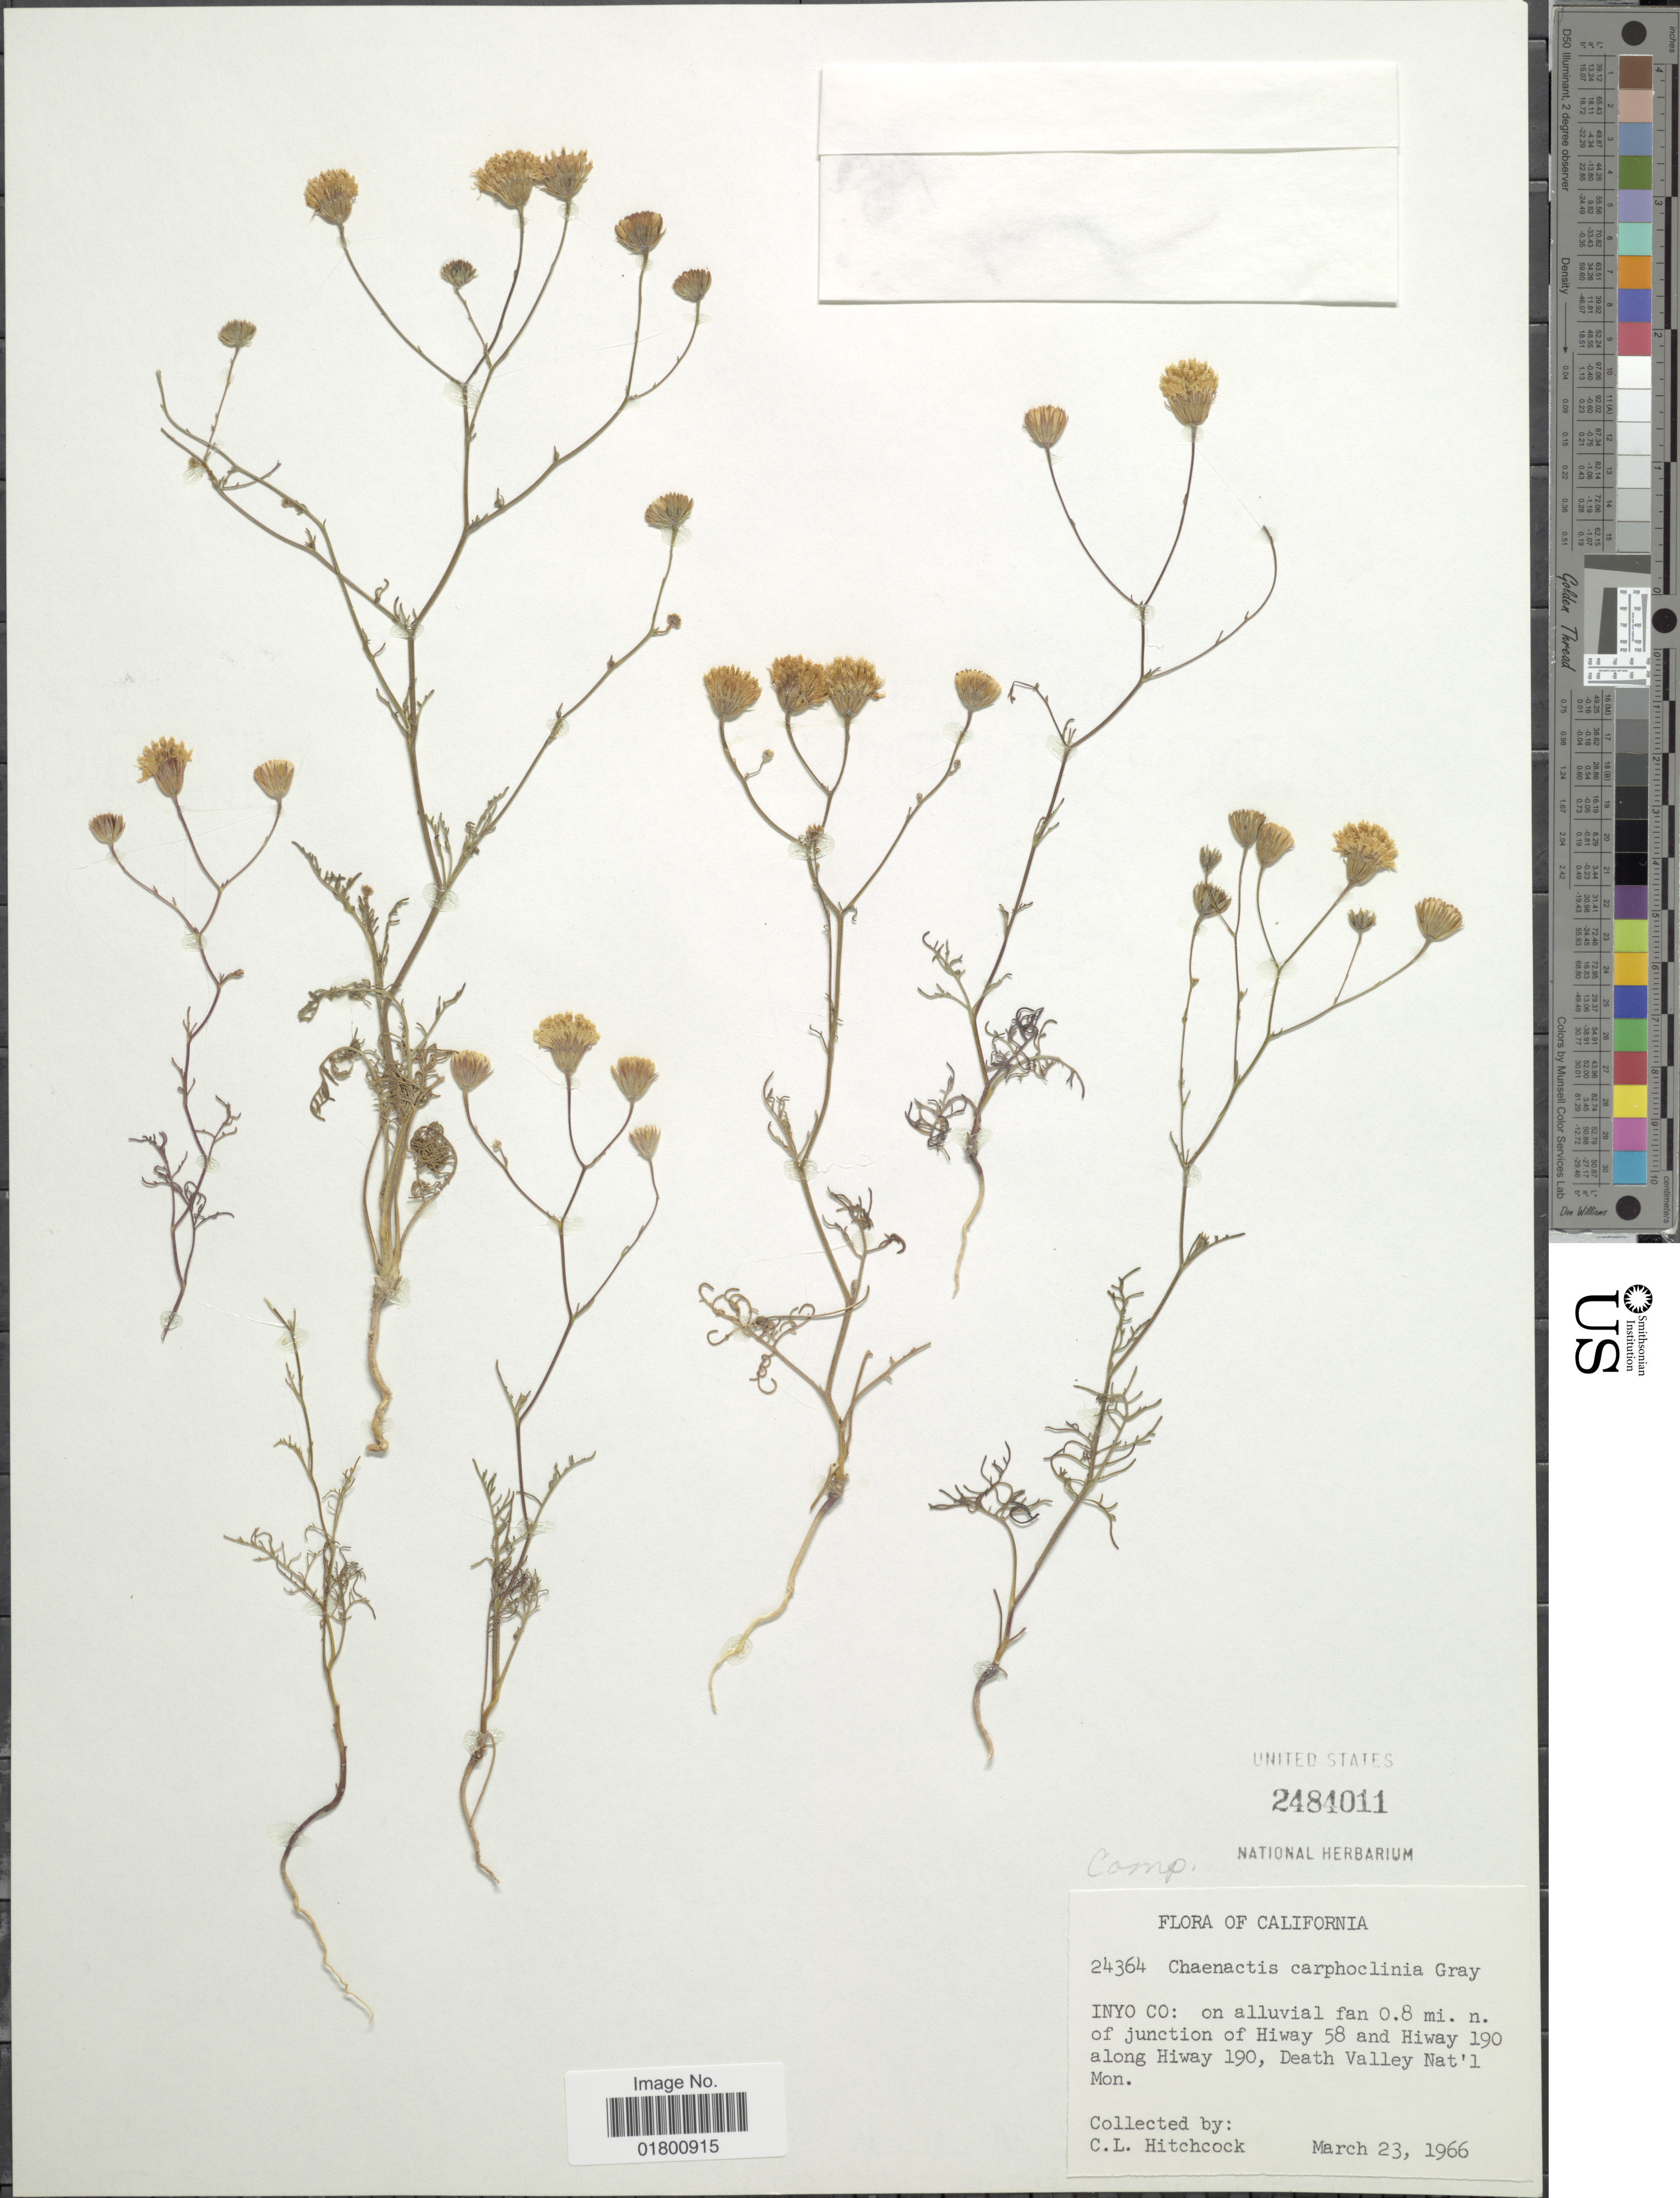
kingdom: Plantae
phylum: Tracheophyta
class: Magnoliopsida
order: Asterales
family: Asteraceae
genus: Chaenactis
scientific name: Chaenactis carphoclinia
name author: A. Gray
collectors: C. L. Hitchcock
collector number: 24364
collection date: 1966-03-23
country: United States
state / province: California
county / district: Inyo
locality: Inyo Co: on alluvial fan 0.8 mi. n. of junction of Hiway 58 and Hiway 190 along Hiway 190, Death Valley Nat'l Mon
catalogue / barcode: US 2484011